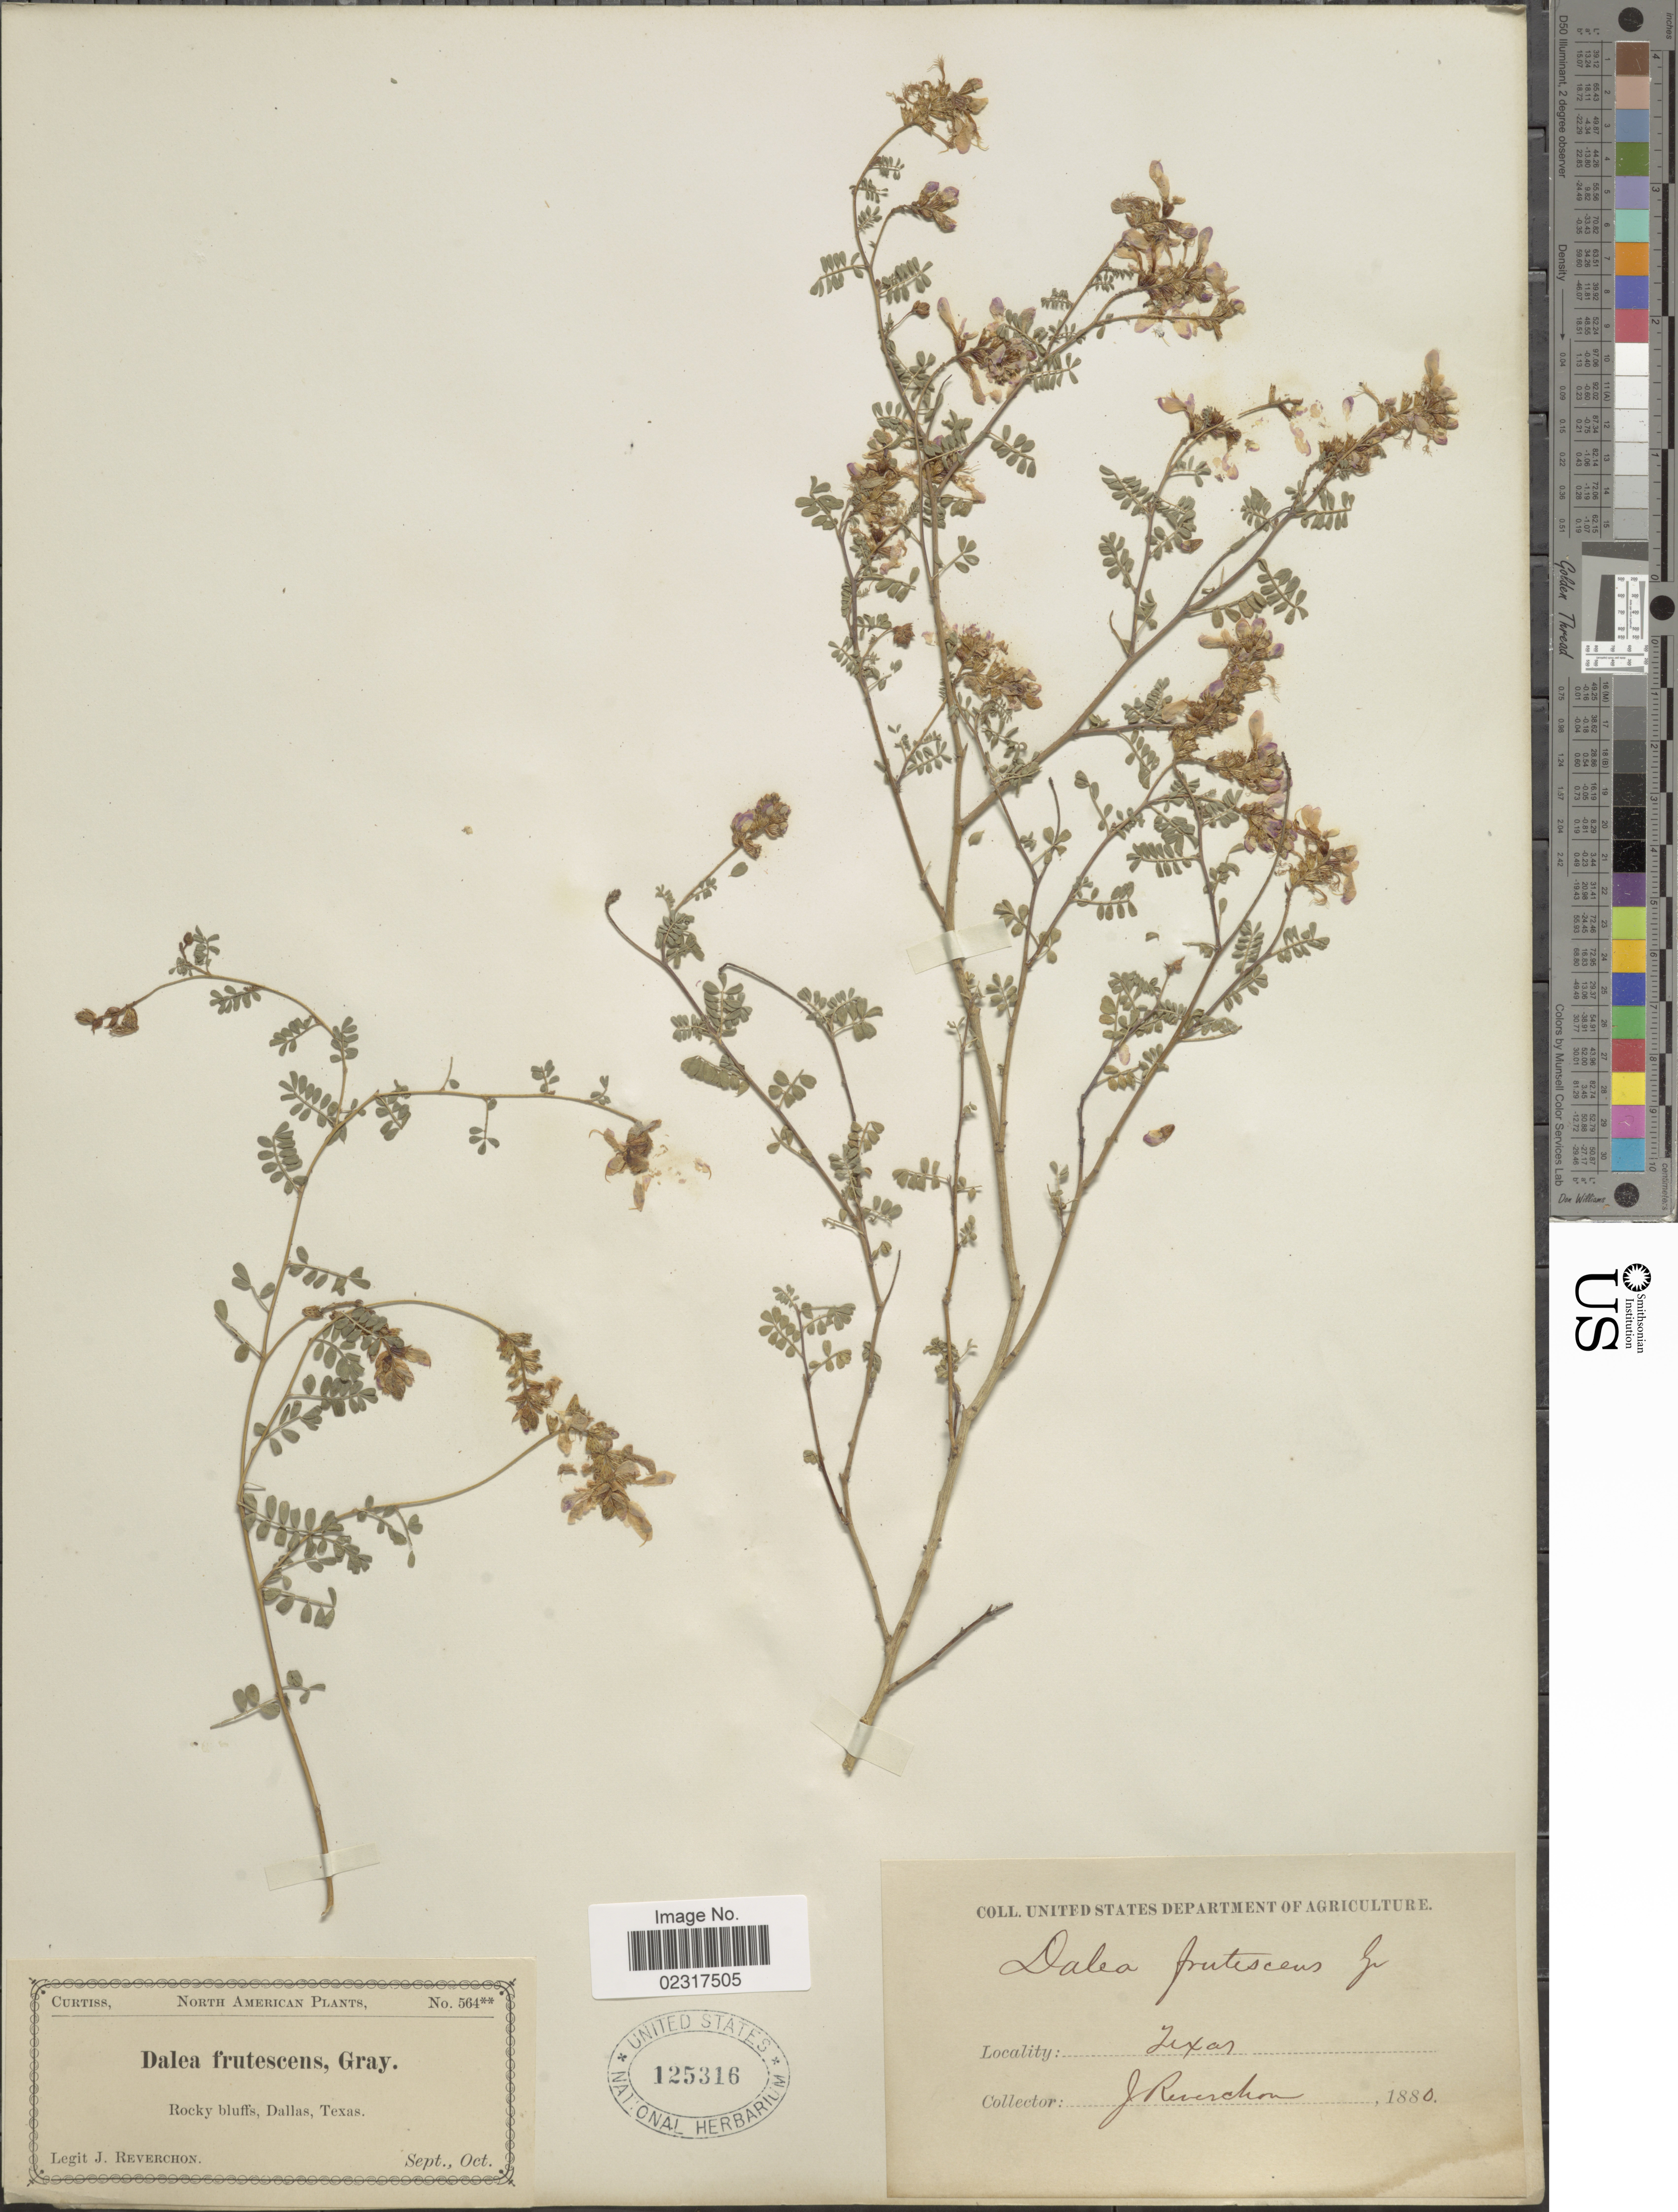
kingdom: Plantae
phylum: Tracheophyta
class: Magnoliopsida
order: Fabales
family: Fabaceae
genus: Dalea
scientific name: Dalea frutescens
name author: A. Gray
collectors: J. Reverchon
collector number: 564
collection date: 1880-09/1880-10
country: United States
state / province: Texas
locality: Rocky bluffs, Dallas.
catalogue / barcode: US 125316